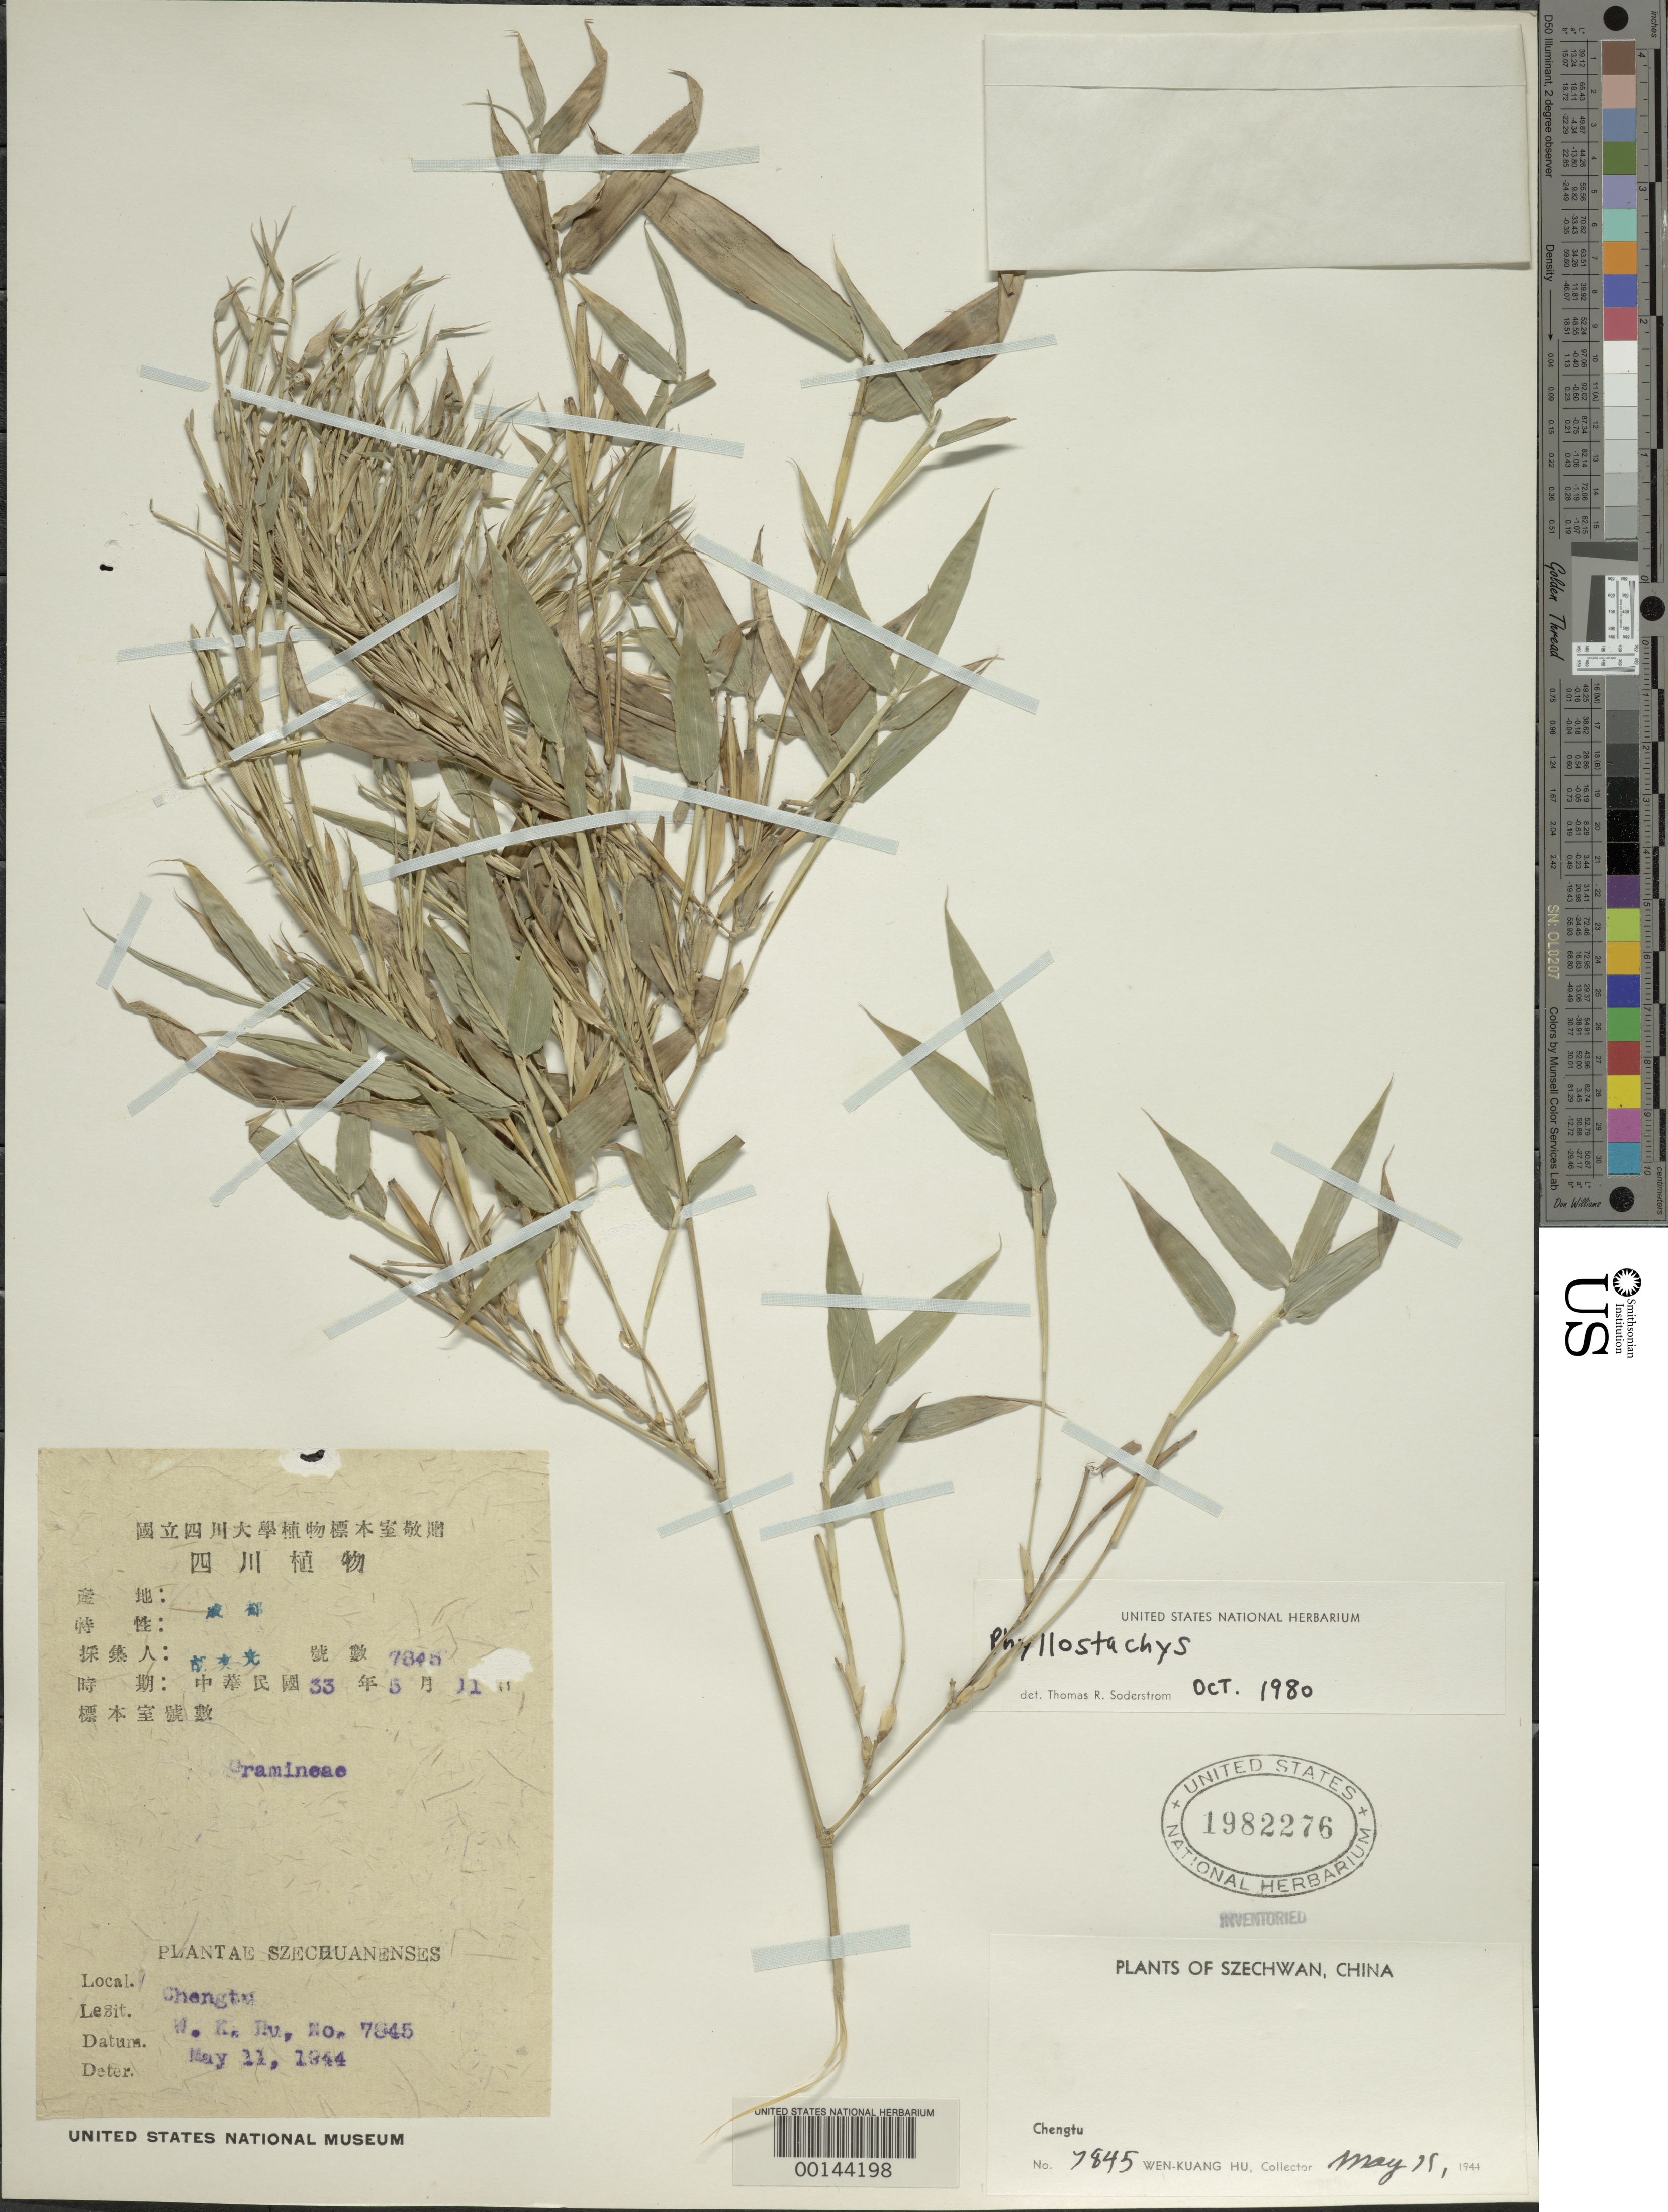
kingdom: Plantae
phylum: Tracheophyta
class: Liliopsida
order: Poales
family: Poaceae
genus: Phyllostachys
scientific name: Phyllostachys sp.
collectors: W. K. Hu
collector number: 7845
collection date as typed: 11 May 1944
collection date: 1944-05-11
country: China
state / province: Sichuan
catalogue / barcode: US 1982276